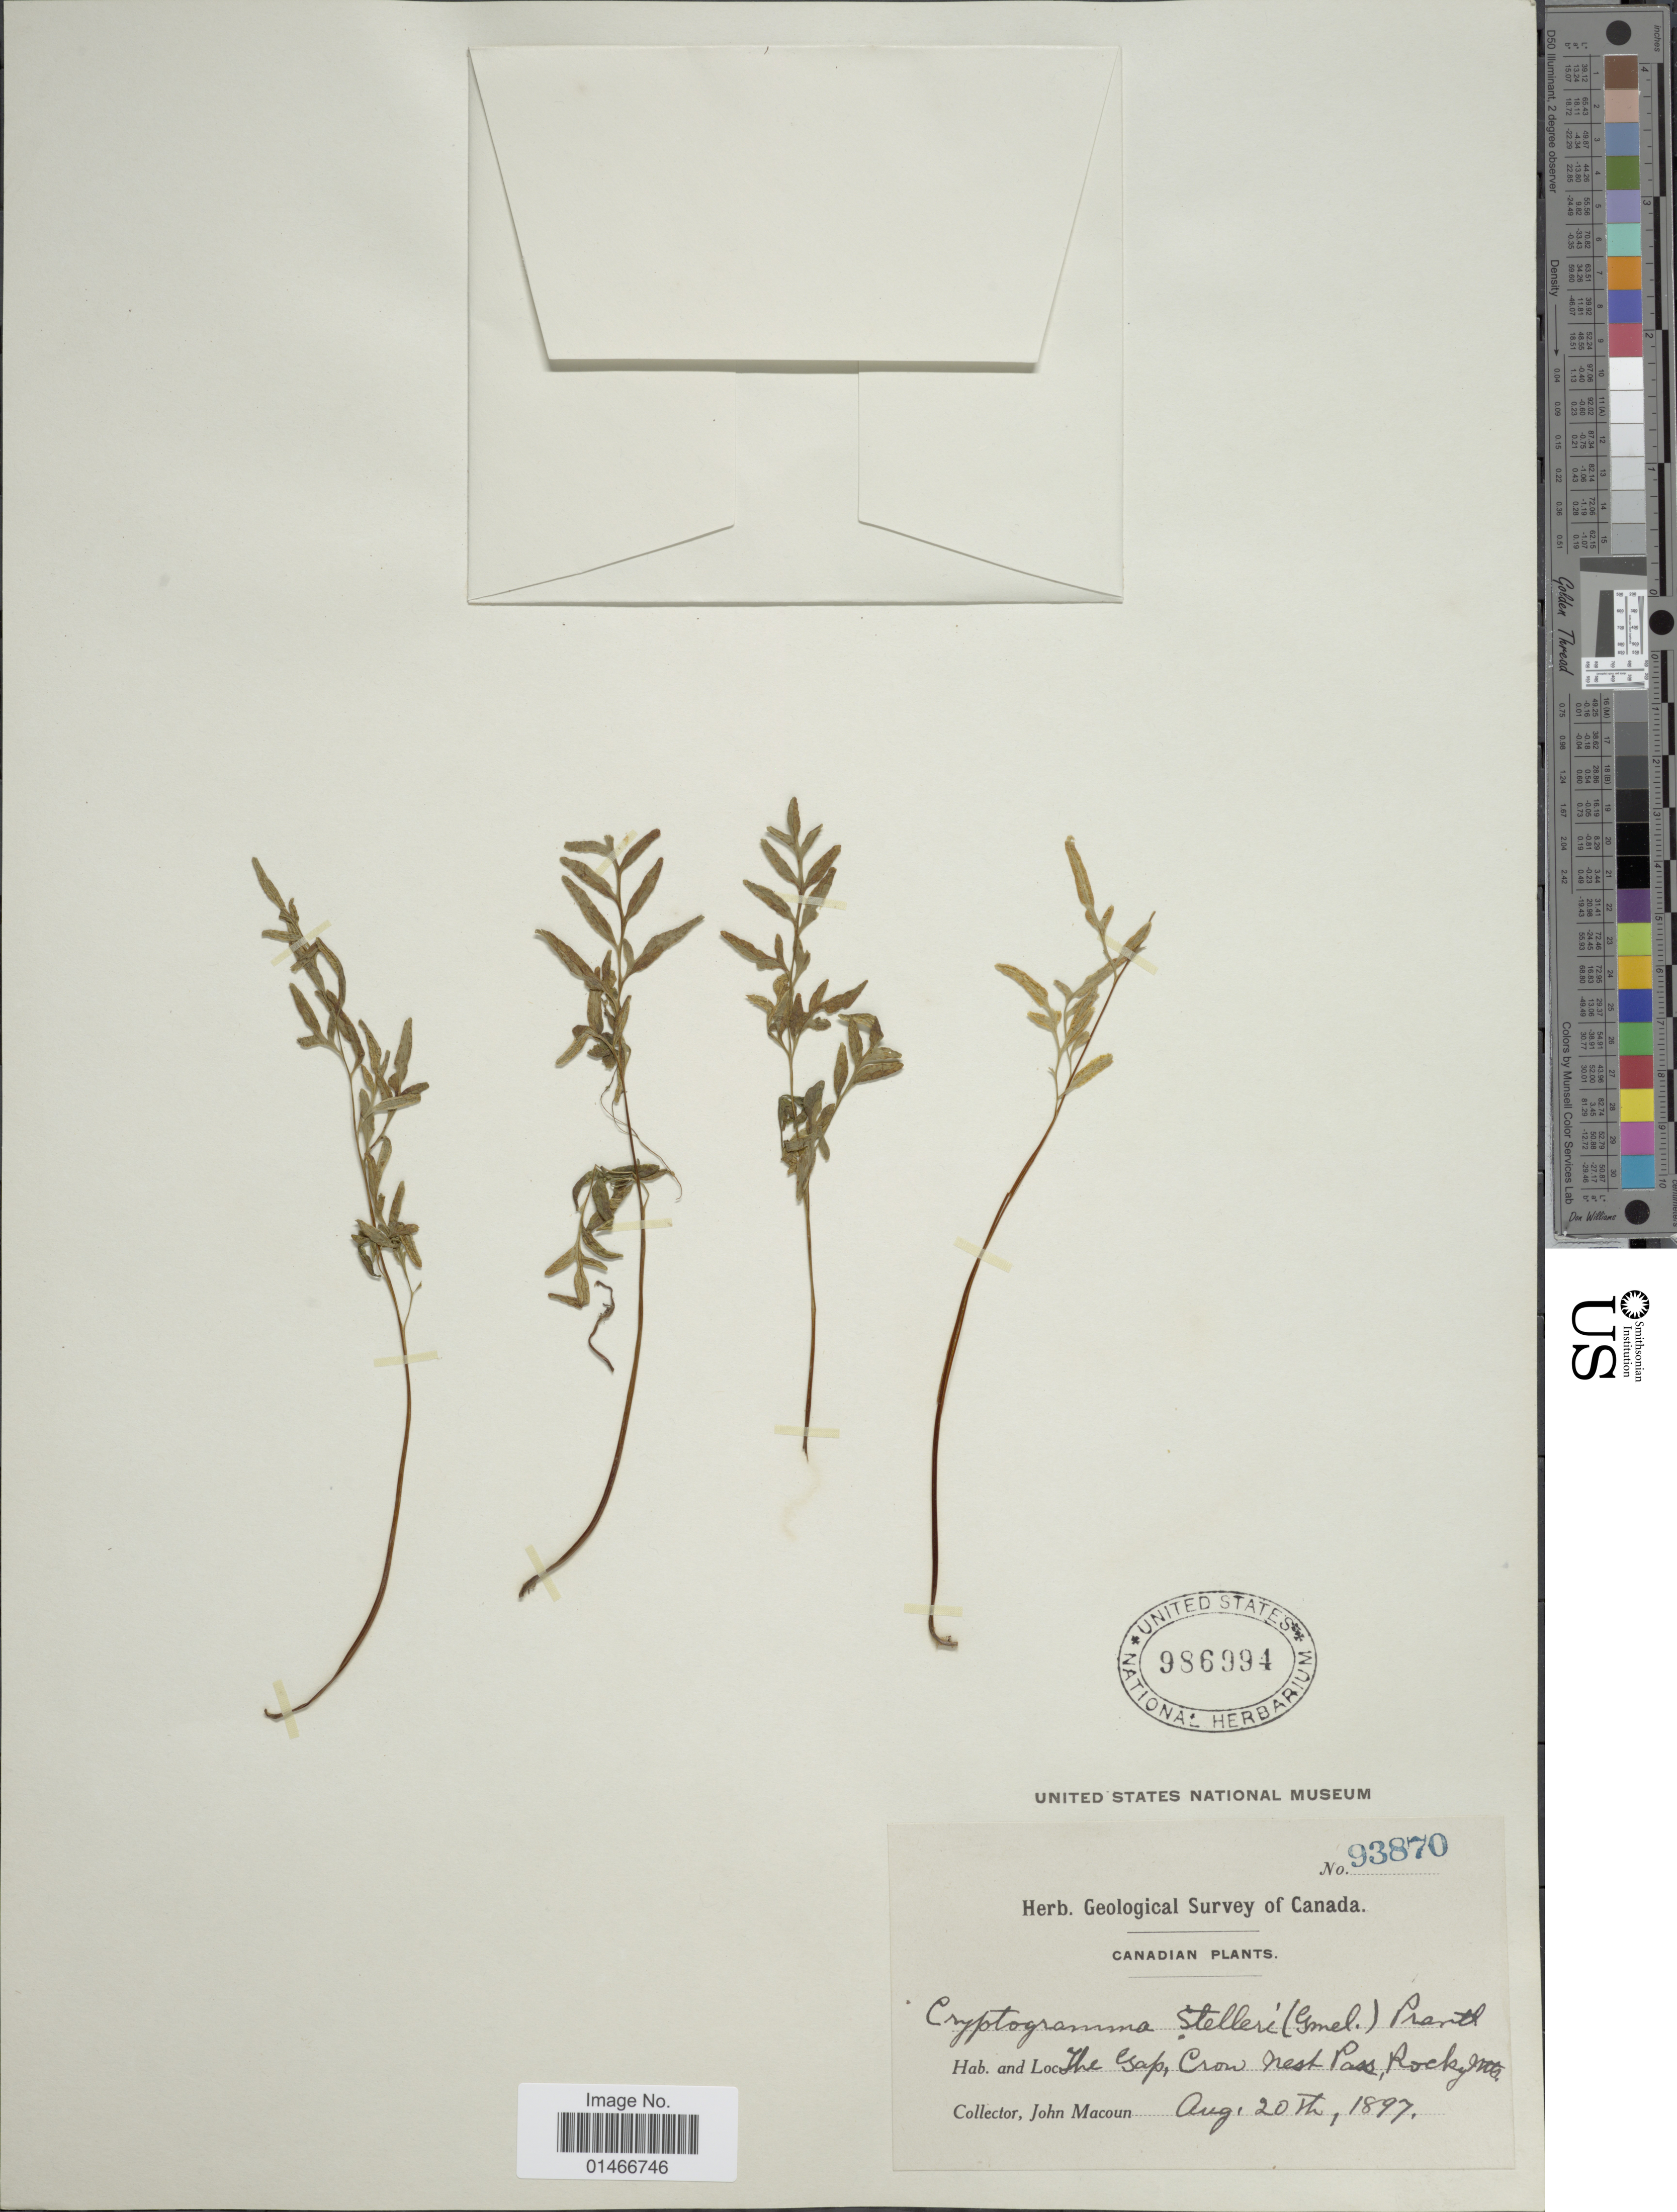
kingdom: Plantae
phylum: Tracheophyta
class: Polypodiopsida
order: Polypodiales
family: Pteridaceae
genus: Cryptogramma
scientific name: Cryptogramma stelleri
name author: (S.G. Gmel.) Prantl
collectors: J. Macoun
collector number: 92870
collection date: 1897-08-20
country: Canada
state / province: Alberta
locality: The Gap, Crownest Pass, Rocky Mts.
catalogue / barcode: US 986994